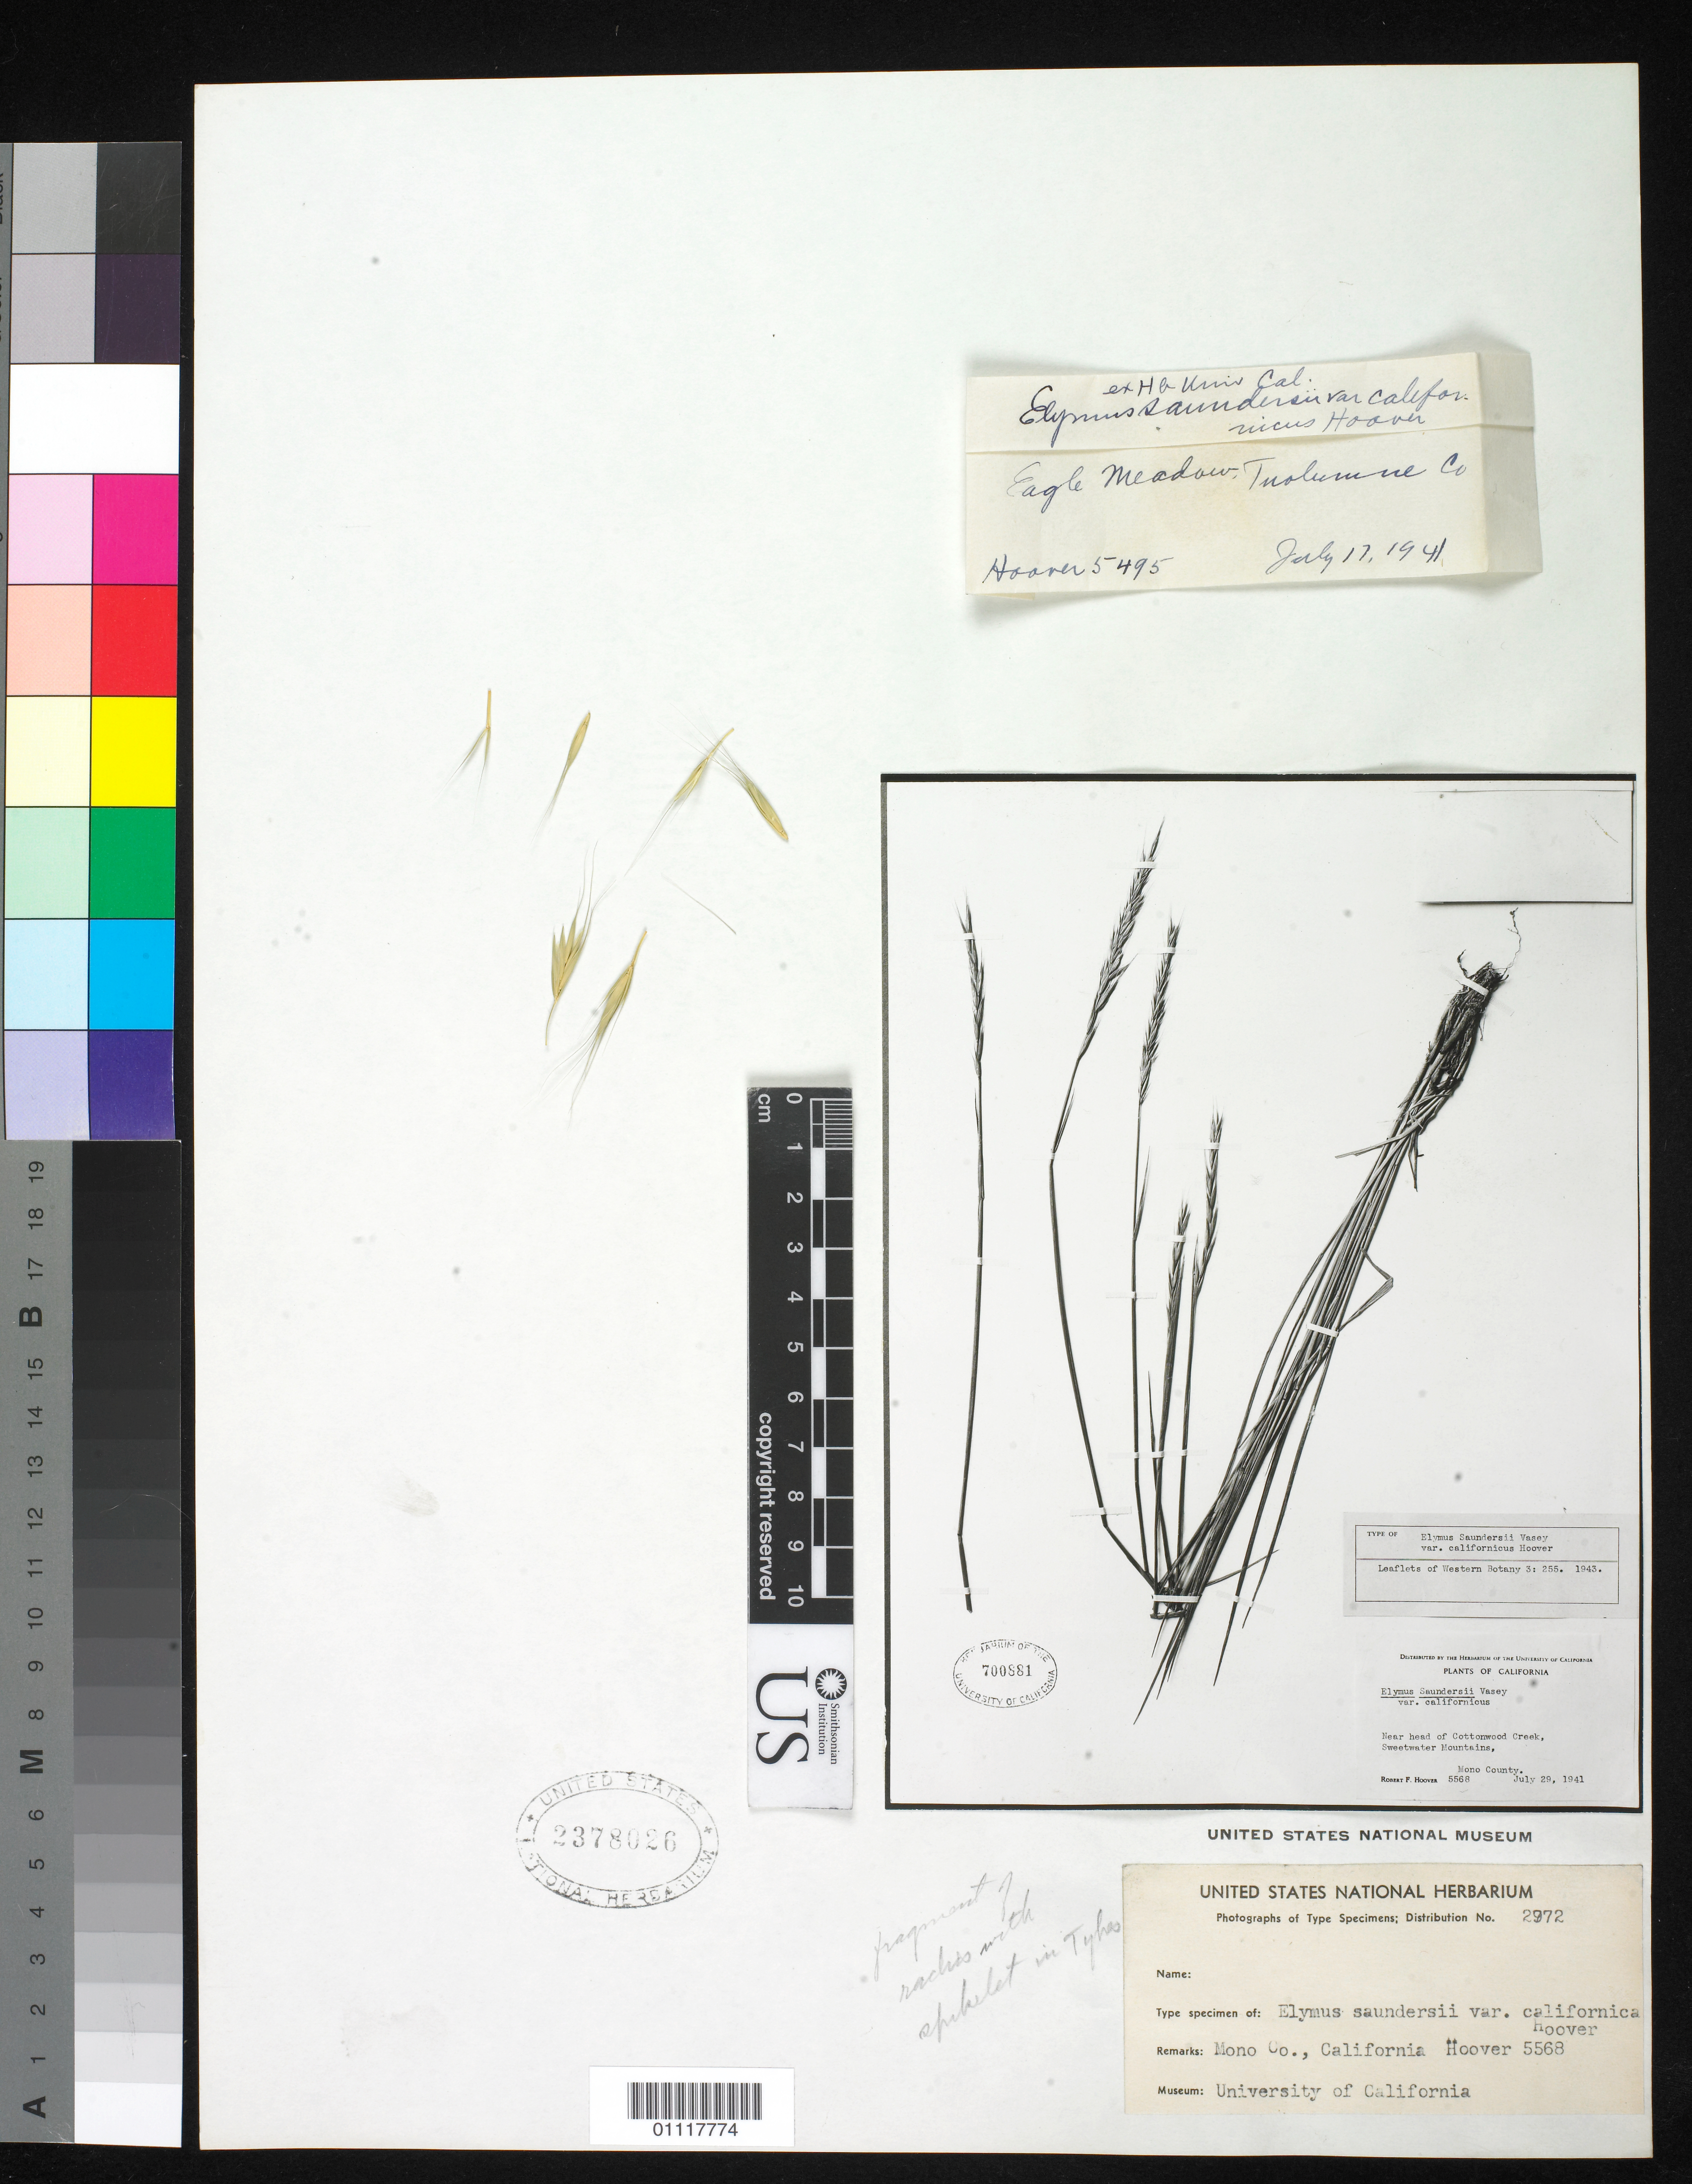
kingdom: Plantae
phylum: Tracheophyta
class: Liliopsida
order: Poales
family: Poaceae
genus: Elymus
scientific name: Elymus saundersii var. californicus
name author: Hoover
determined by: Poaceae Reorganization Project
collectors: R. F. Hoover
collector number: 5495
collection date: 1941-07-17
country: United States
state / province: California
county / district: Tuolumne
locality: Eagle meadow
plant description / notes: This US sheet (USNH 2378026) is mounted with fragmentary material of Hoover 5495 (paratype of Elymus saundersii var. californicus Hoover), ex herb. Univ. California; mounted with photo (only) of Hoover 5568, (holo?) type of the same name.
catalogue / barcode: US 2378026